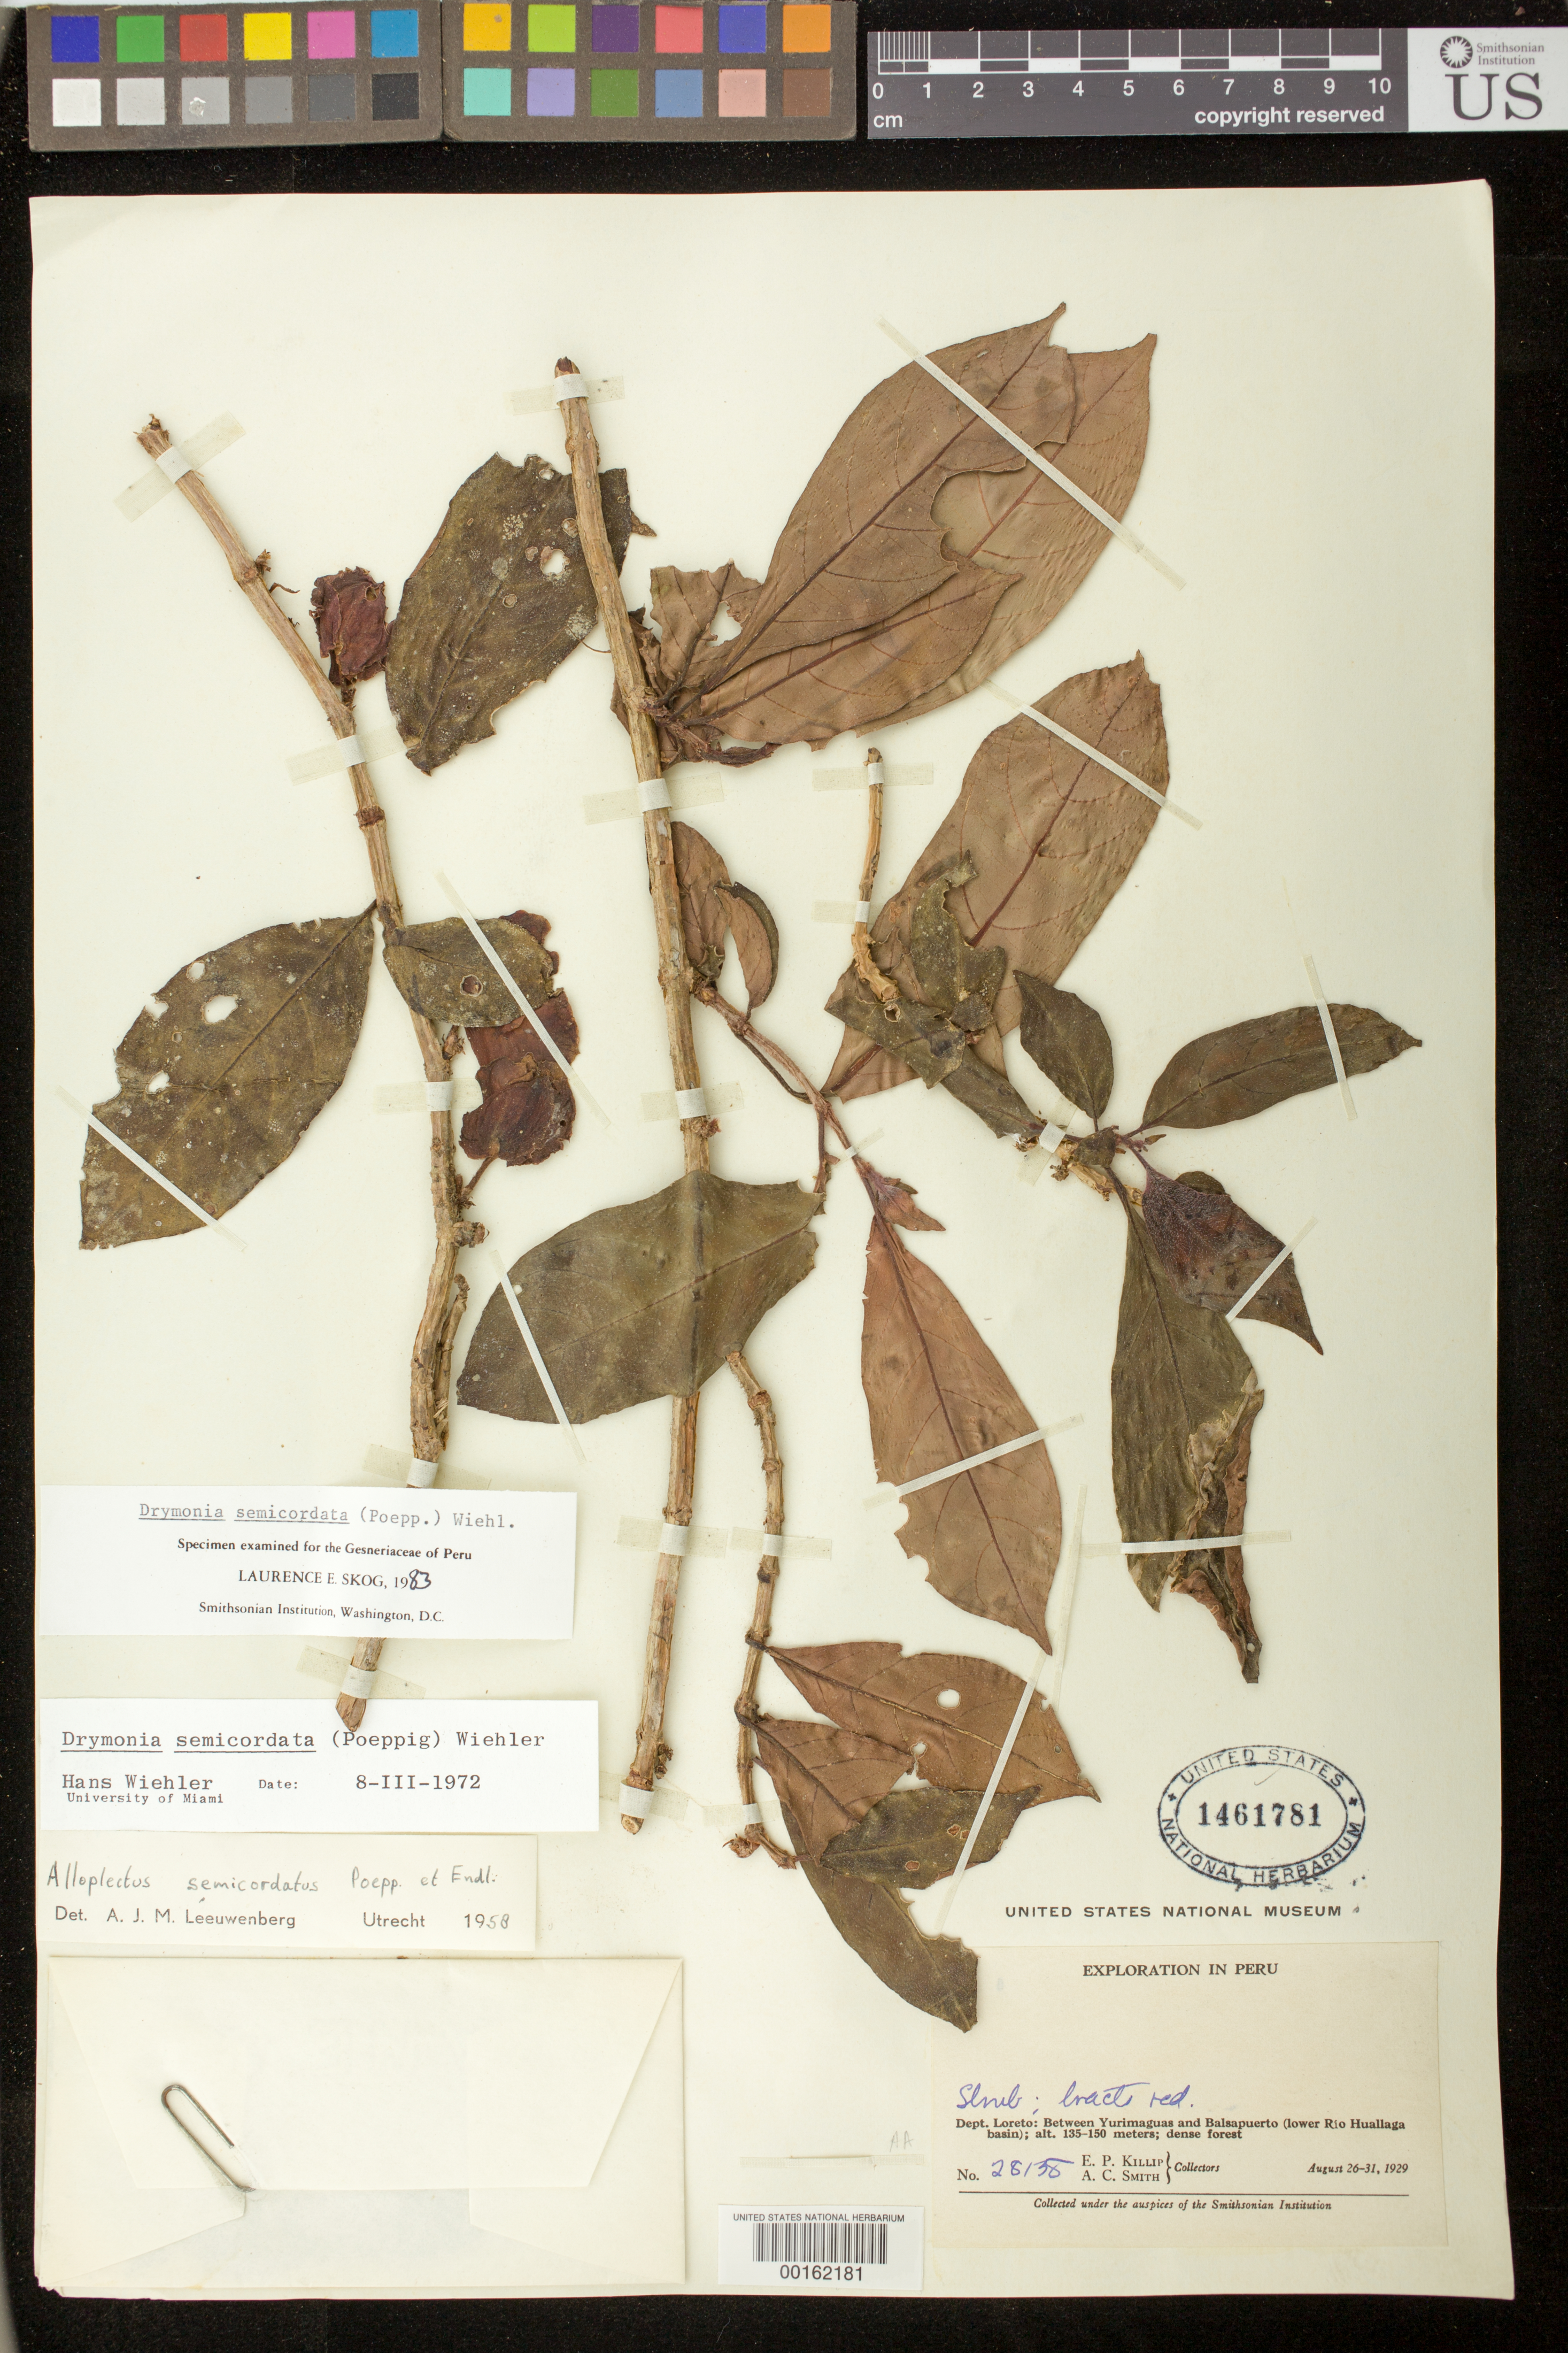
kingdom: Plantae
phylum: Tracheophyta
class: Magnoliopsida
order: Lamiales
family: Gesneriaceae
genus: Drymonia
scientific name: Drymonia semicordata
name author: (Poepp.) Wiehler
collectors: E. P. Killip & A. C. Smith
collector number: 28138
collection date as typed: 26-31 Apr 1929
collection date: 1929-04-26/1929-04-30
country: Peru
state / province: Loreto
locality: Between Yurimaguas and Balsapuerto (lower Rio Huallaga basin)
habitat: Dense forest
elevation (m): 135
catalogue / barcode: US 1461781